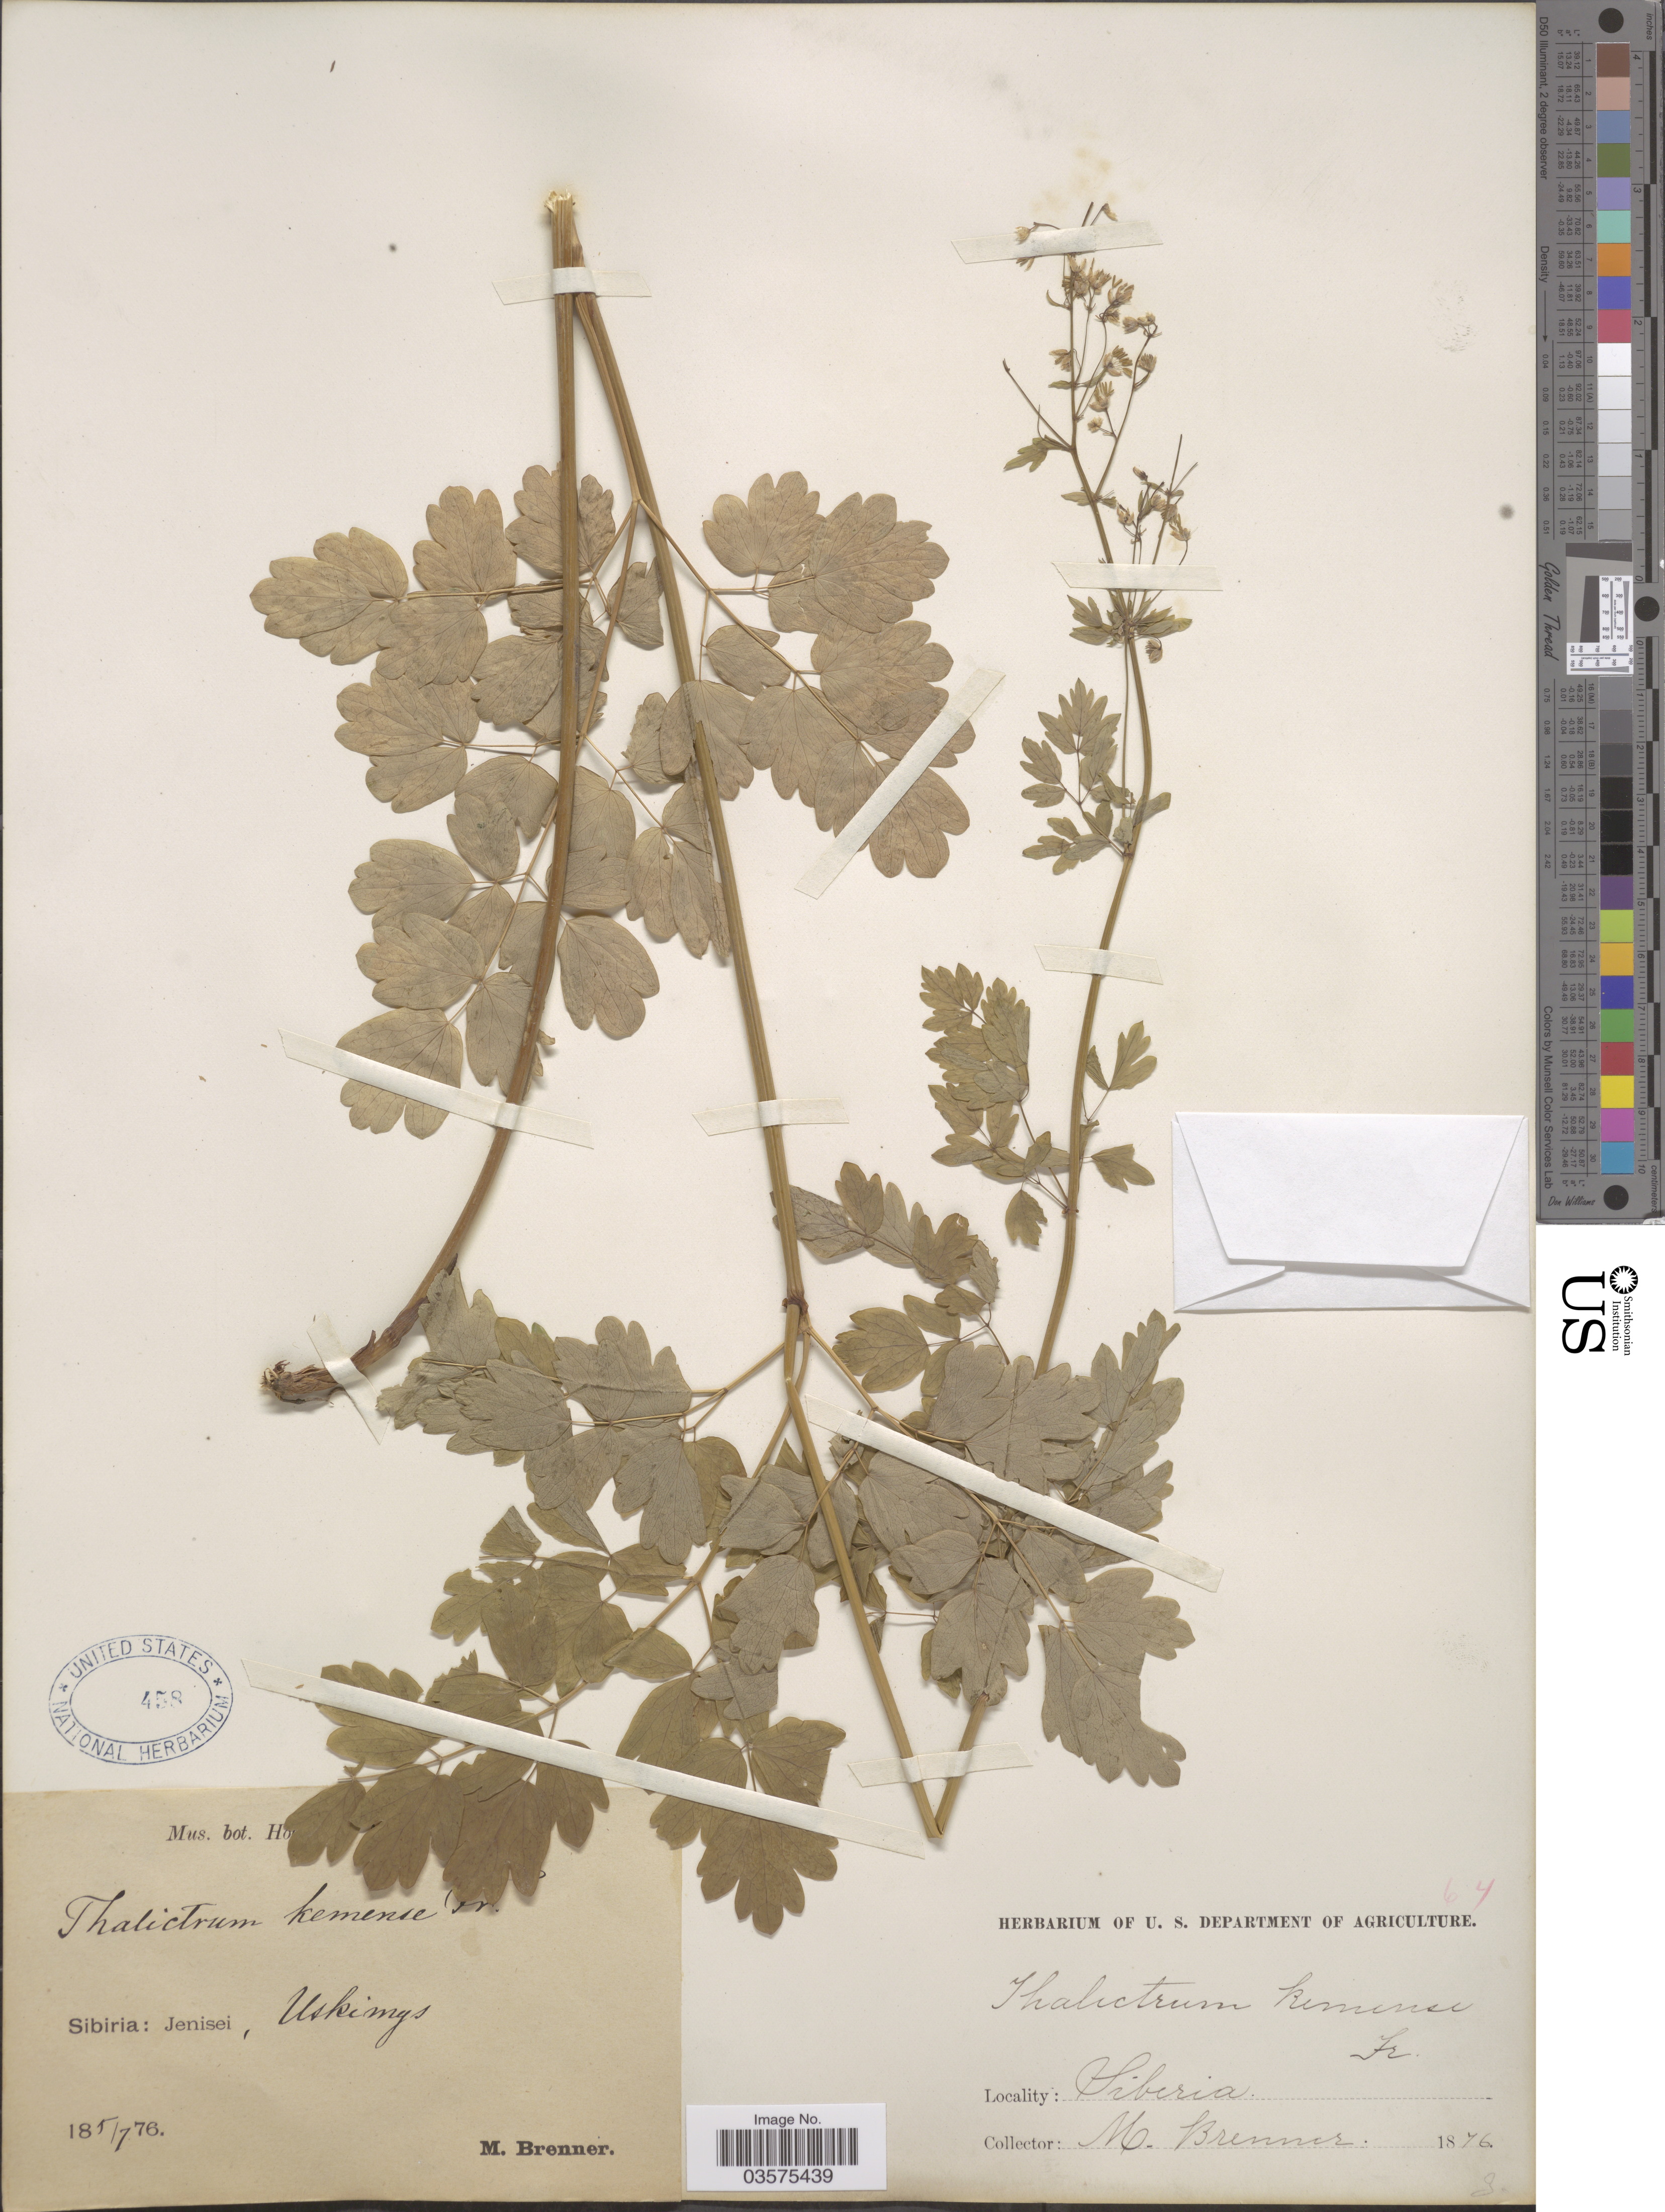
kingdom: Plantae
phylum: Tracheophyta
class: Magnoliopsida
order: Ranunculales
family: Ranunculaceae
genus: Thalictrum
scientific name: Thalictrum kemense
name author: Fr.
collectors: M. Brenner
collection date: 1876-07-05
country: Russian Federation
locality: Sibiria: Jenisei, Uskimys.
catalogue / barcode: US 458